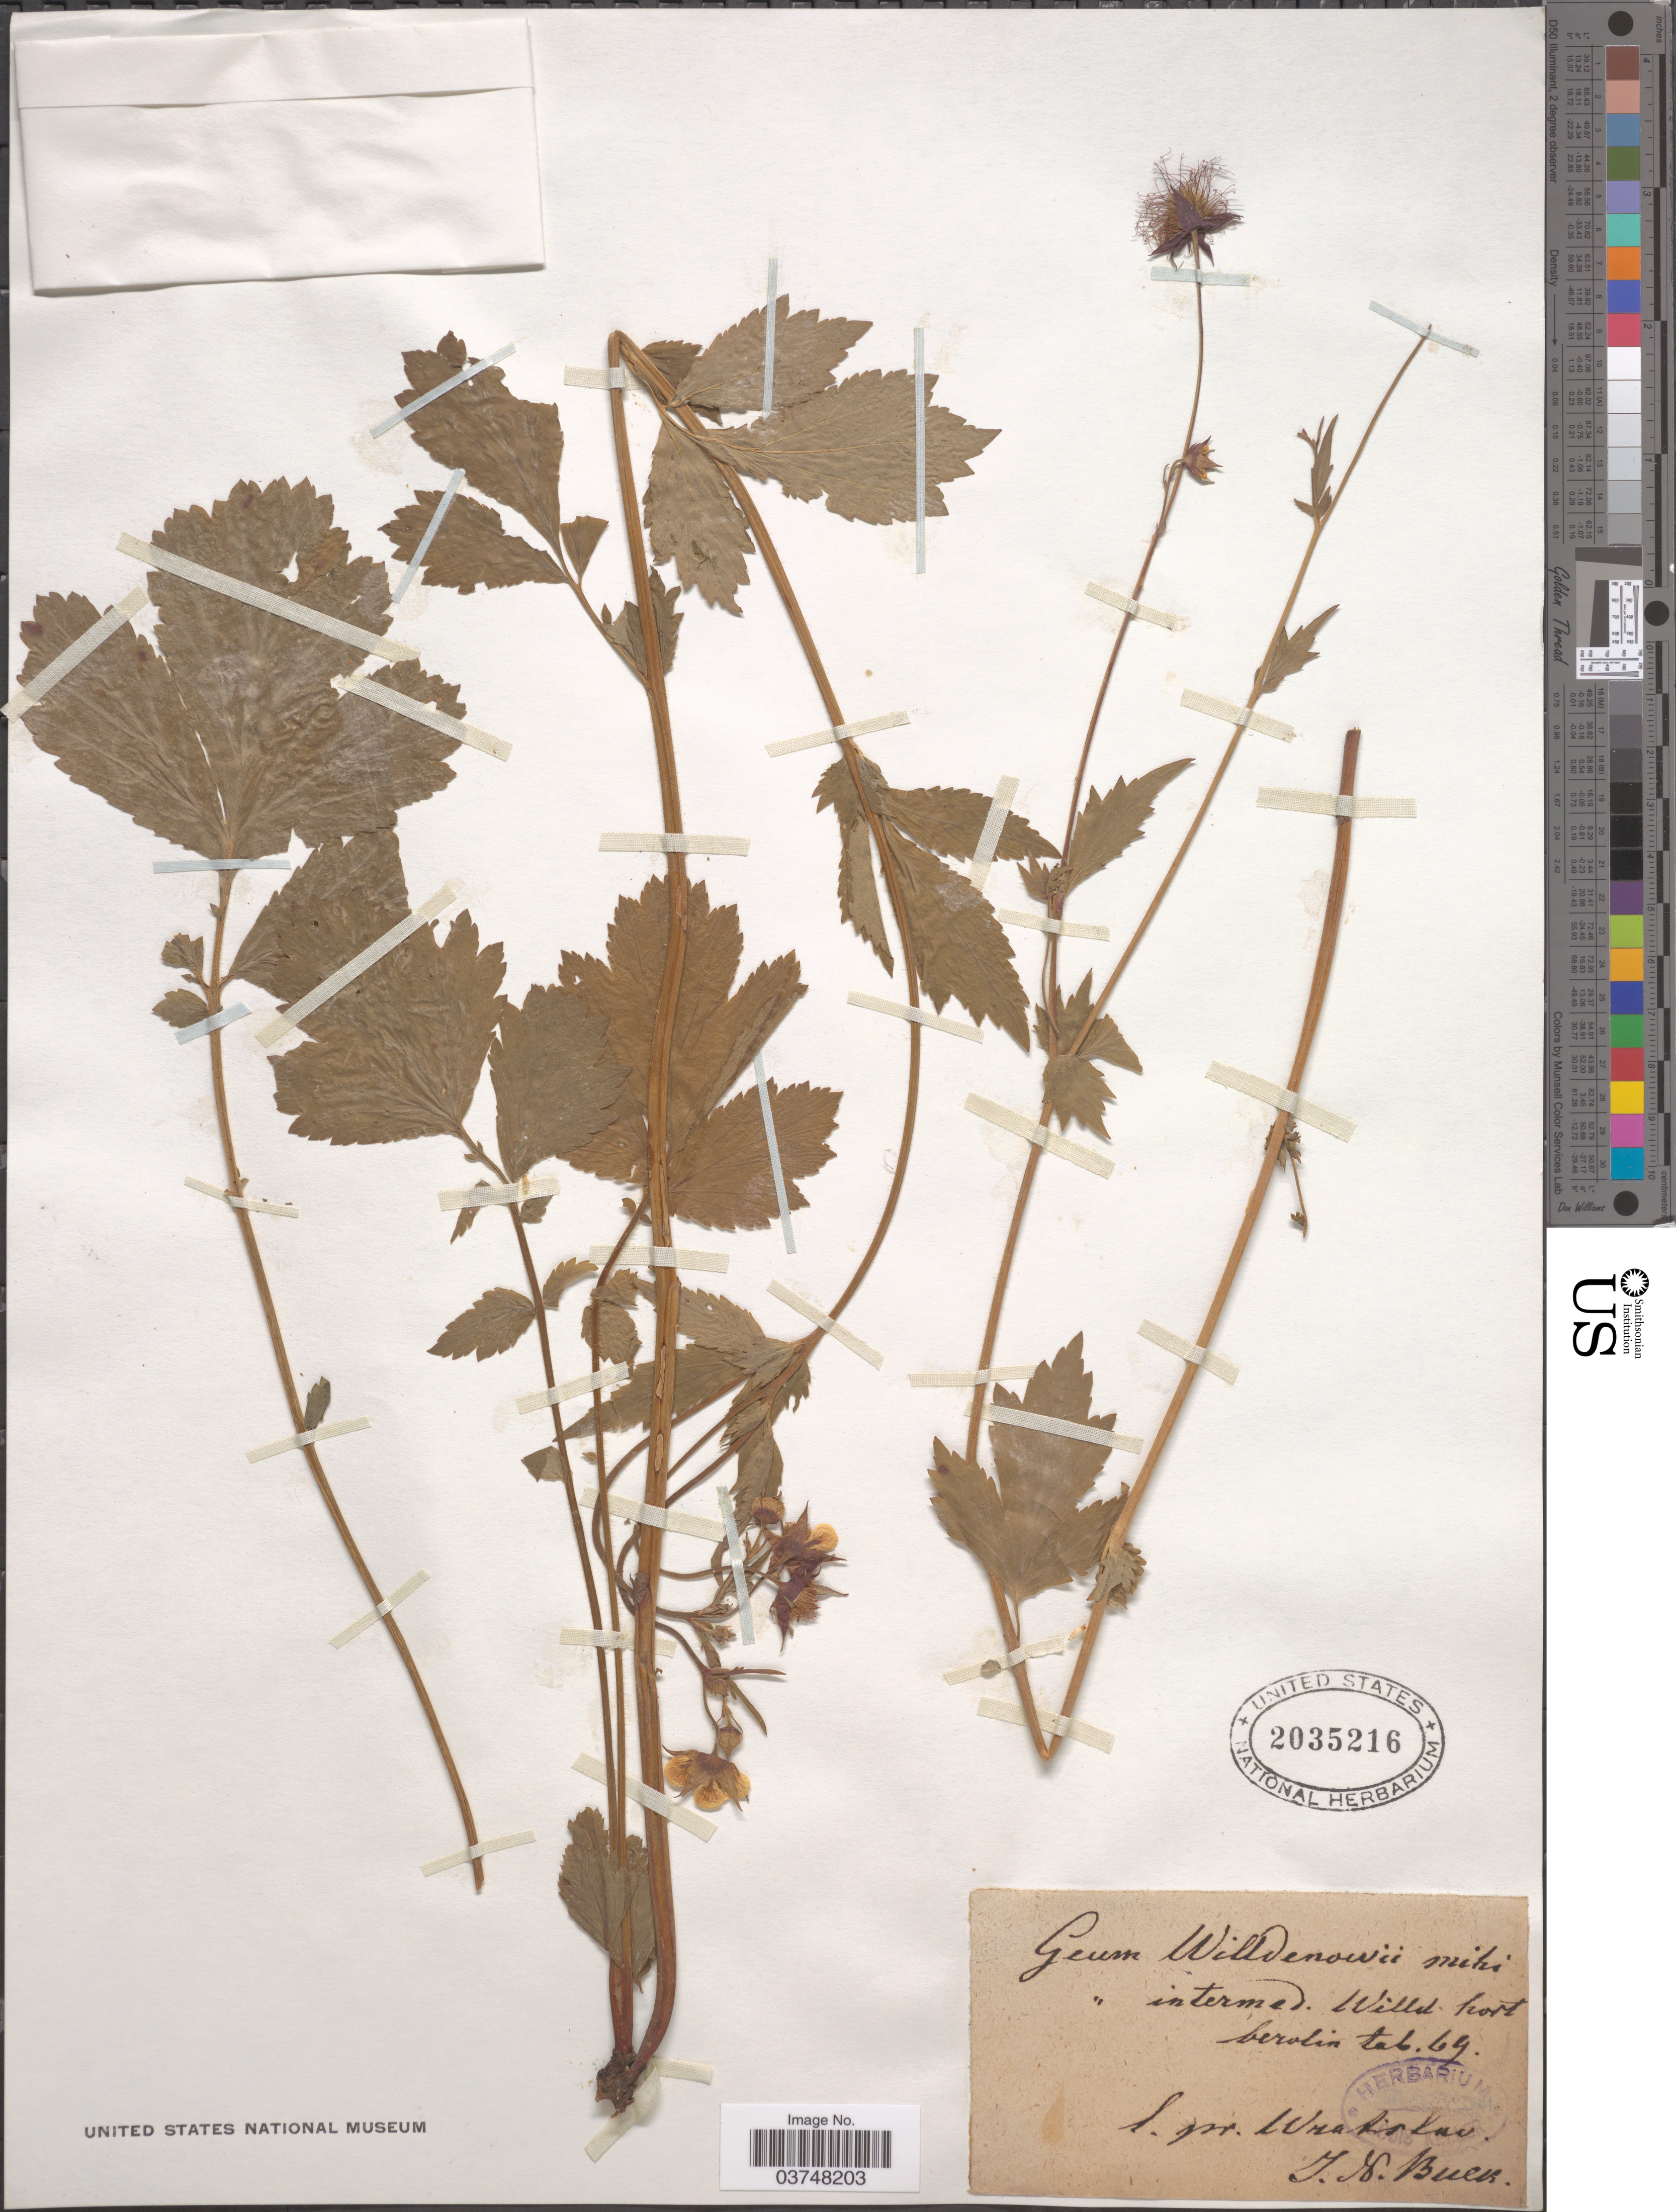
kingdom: Plantae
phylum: Tracheophyta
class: Magnoliopsida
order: Rosales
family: Rosaceae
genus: Geum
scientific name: Geum intermedium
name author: Besser ex M. Bieb.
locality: S. pr. Wratislav.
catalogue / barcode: US 2035216